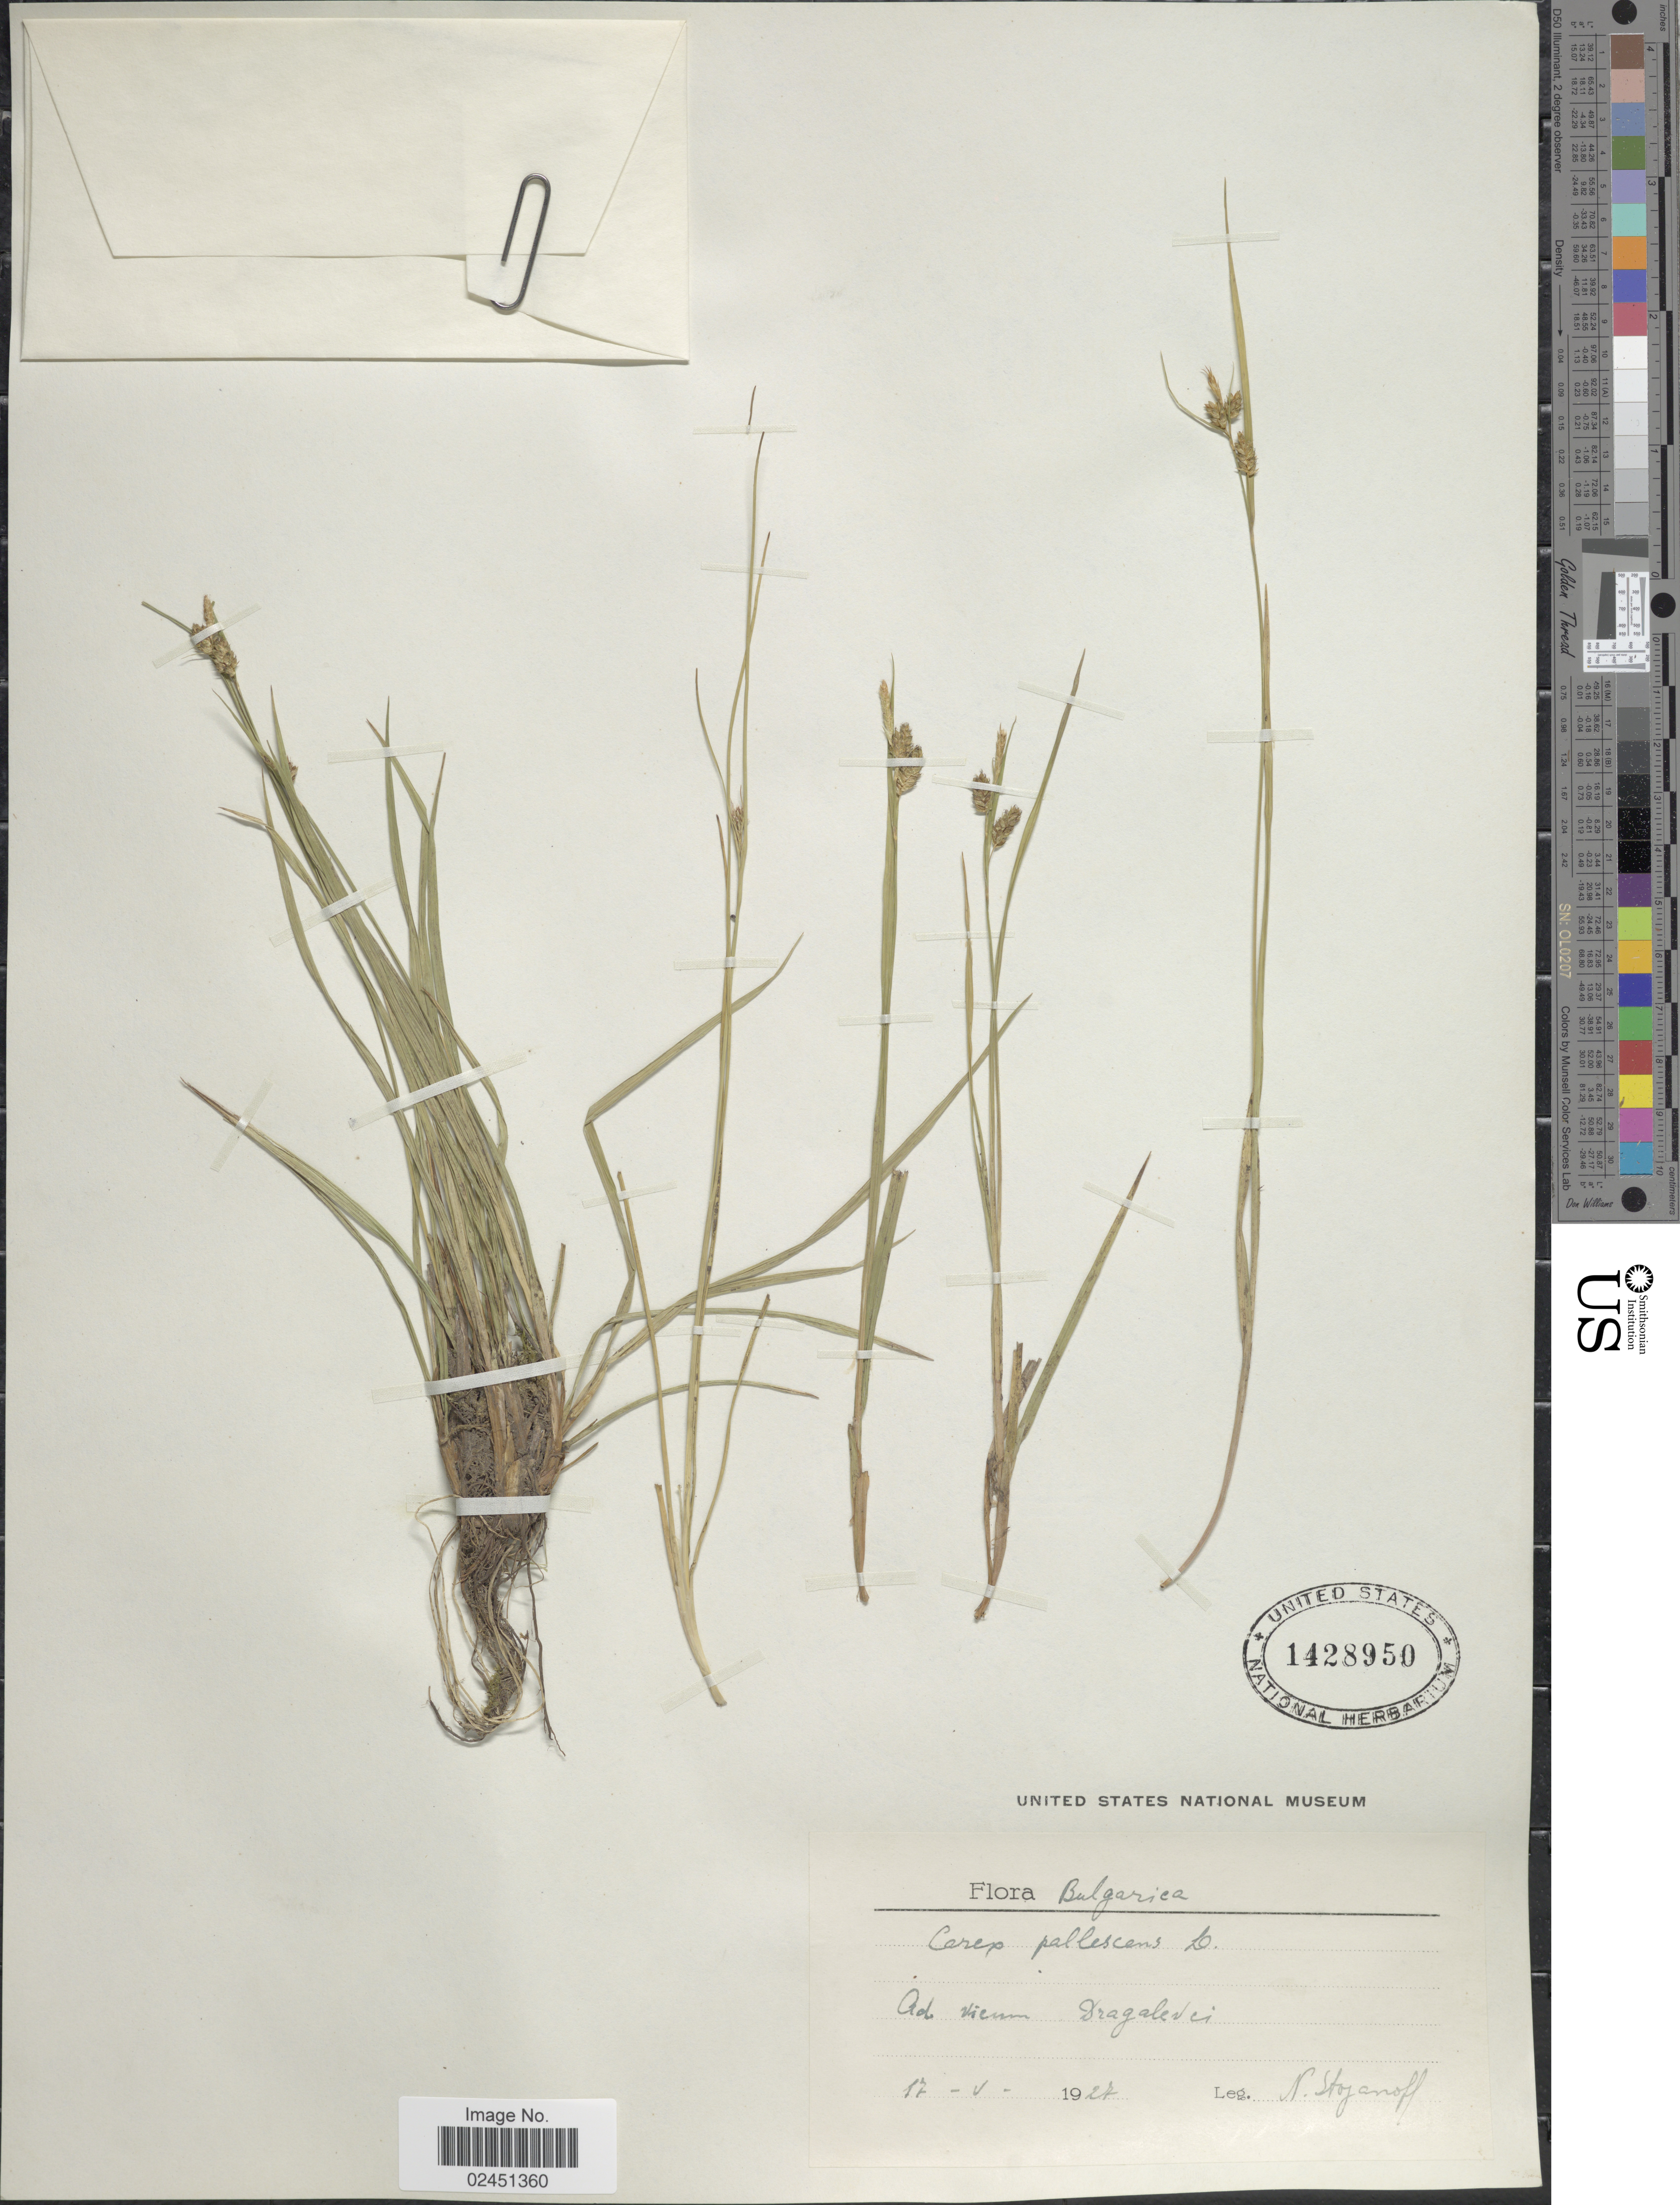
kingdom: Plantae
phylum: Tracheophyta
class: Liliopsida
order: Poales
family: Cyperaceae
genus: Carex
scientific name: Carex pallescens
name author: L.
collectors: N. Stojanoff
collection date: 1927-05-17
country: Bulgaria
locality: Ad vicum Dragalevei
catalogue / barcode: US 1428950